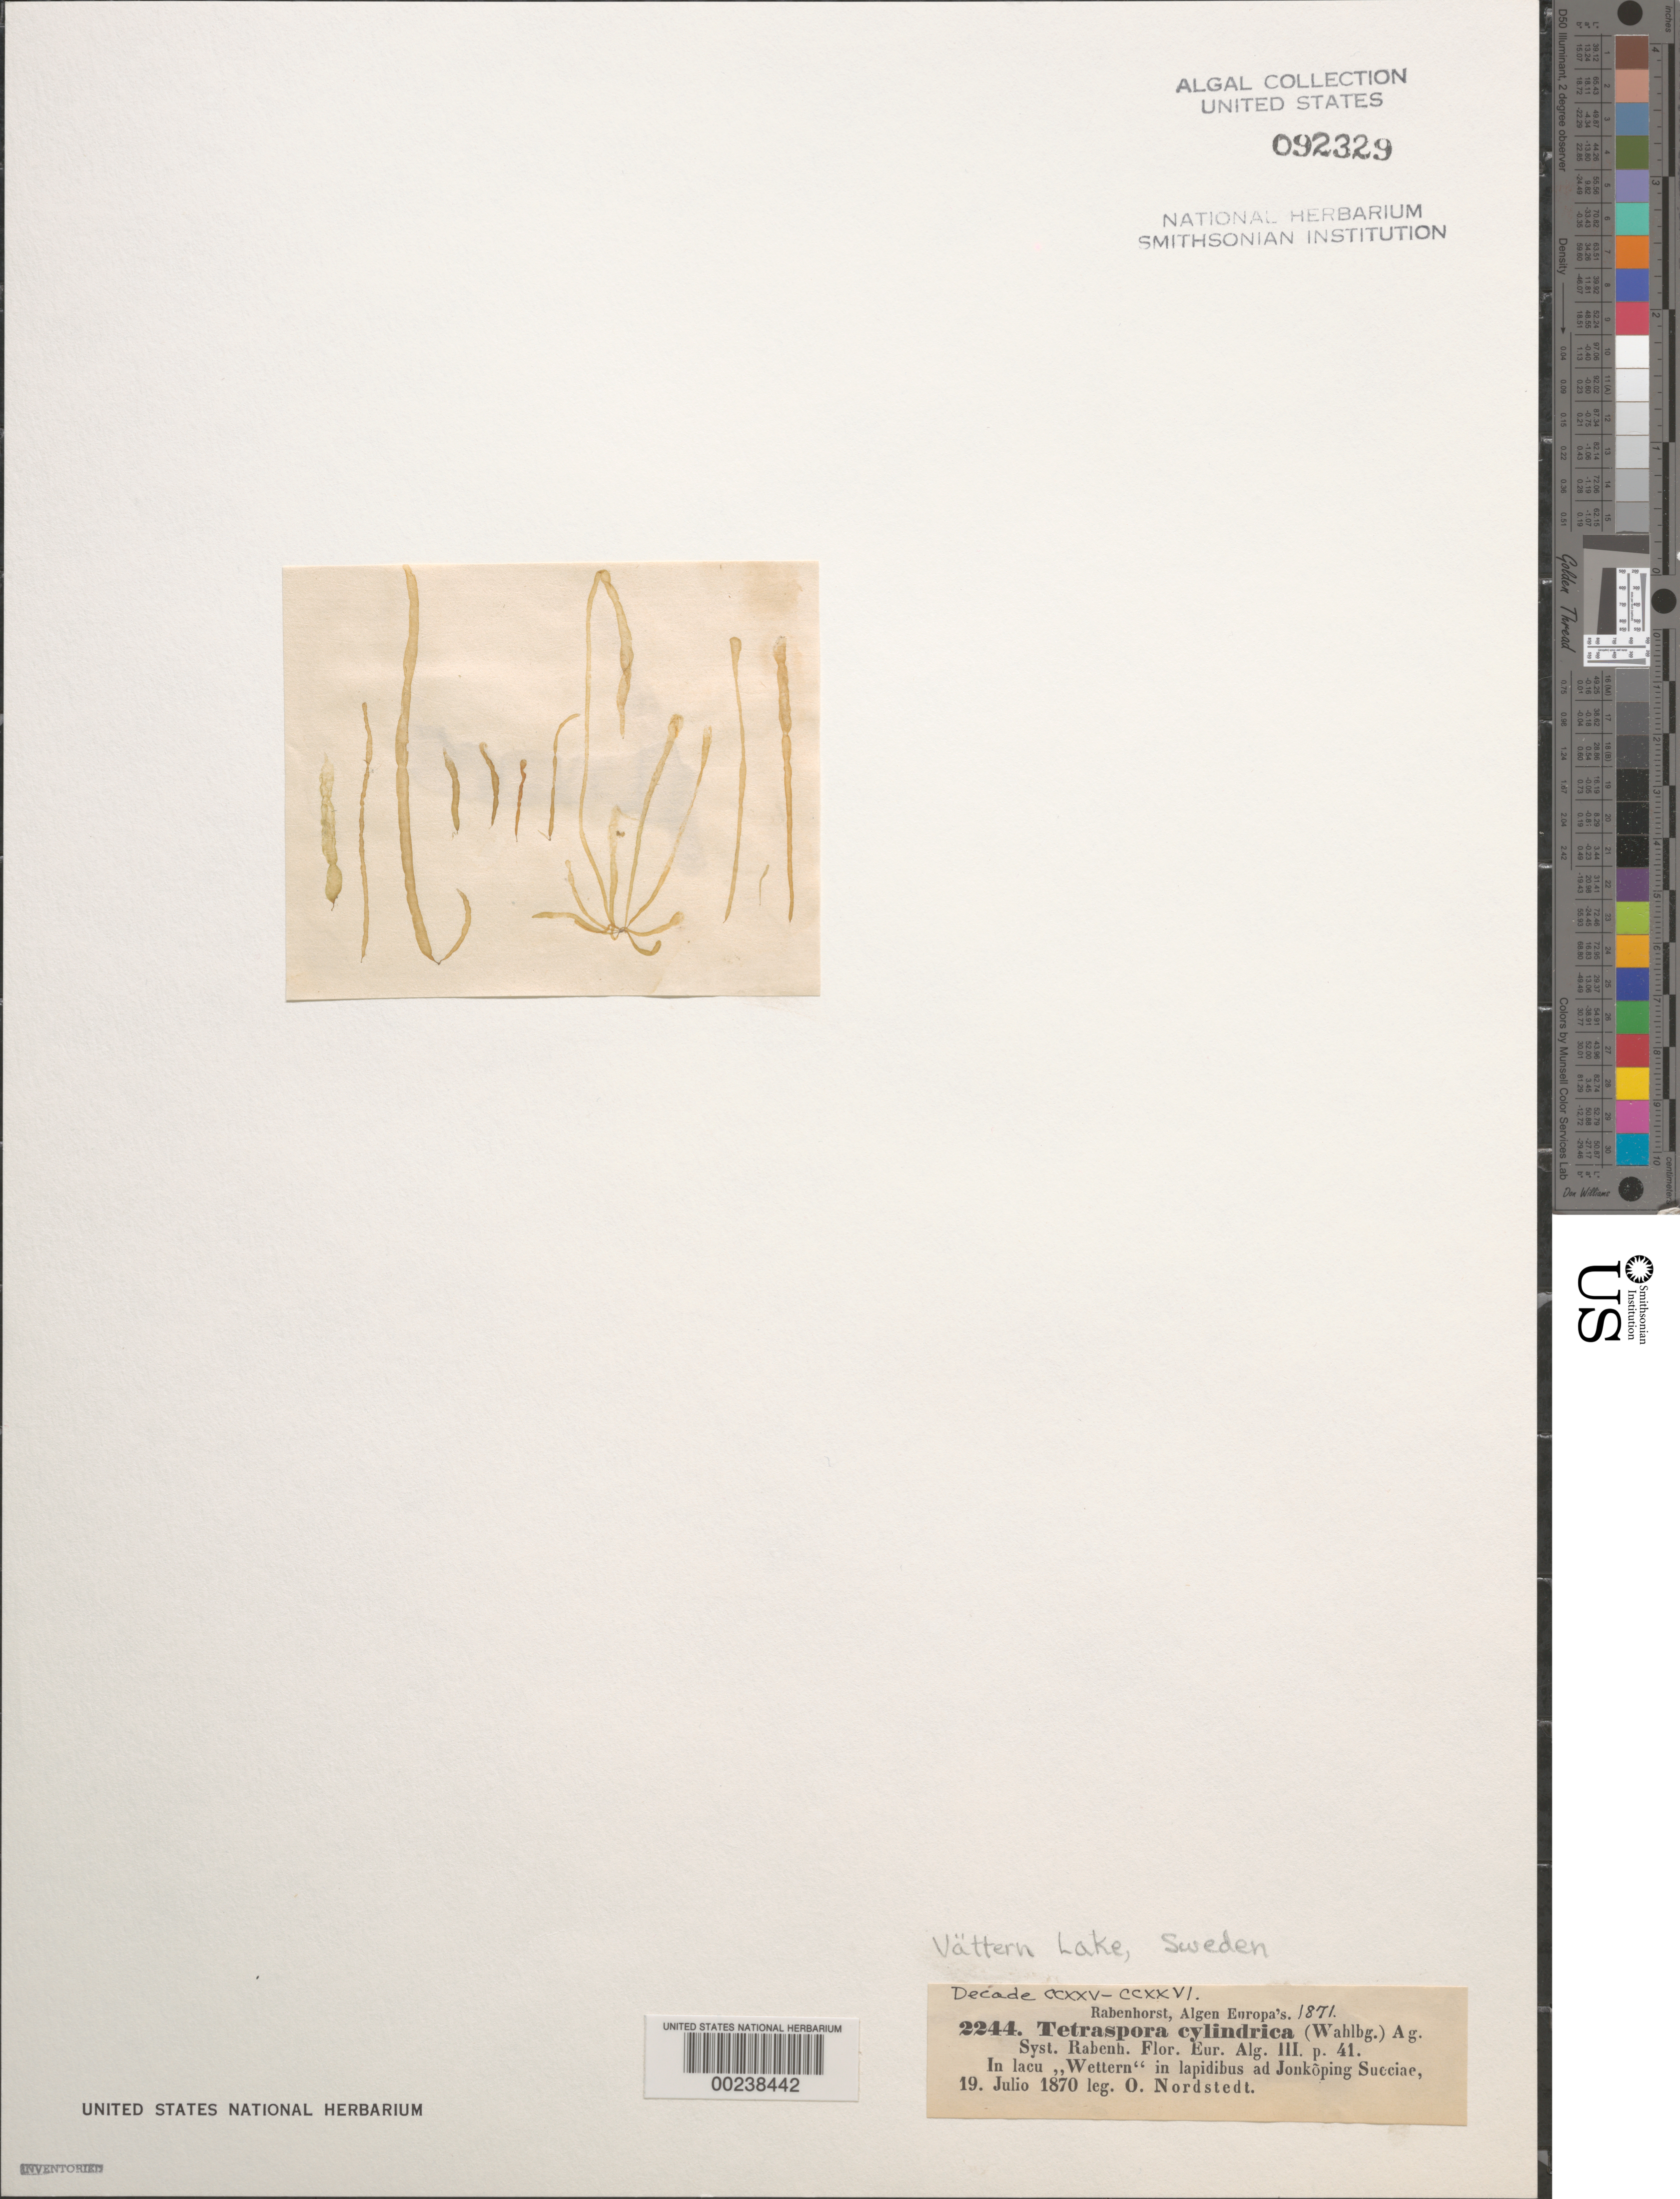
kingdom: Plantae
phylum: Chlorophyta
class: Chlorophyceae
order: Tetrasporales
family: Tetrasporaceae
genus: Tetraspora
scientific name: Tetraspora cylindrica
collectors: C. F. O. Nordstedt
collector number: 2244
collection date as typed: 19 Jul 1870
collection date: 1870-07-19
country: Sweden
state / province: Jönköping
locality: Vattern (wettern) lake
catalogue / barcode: US 92329